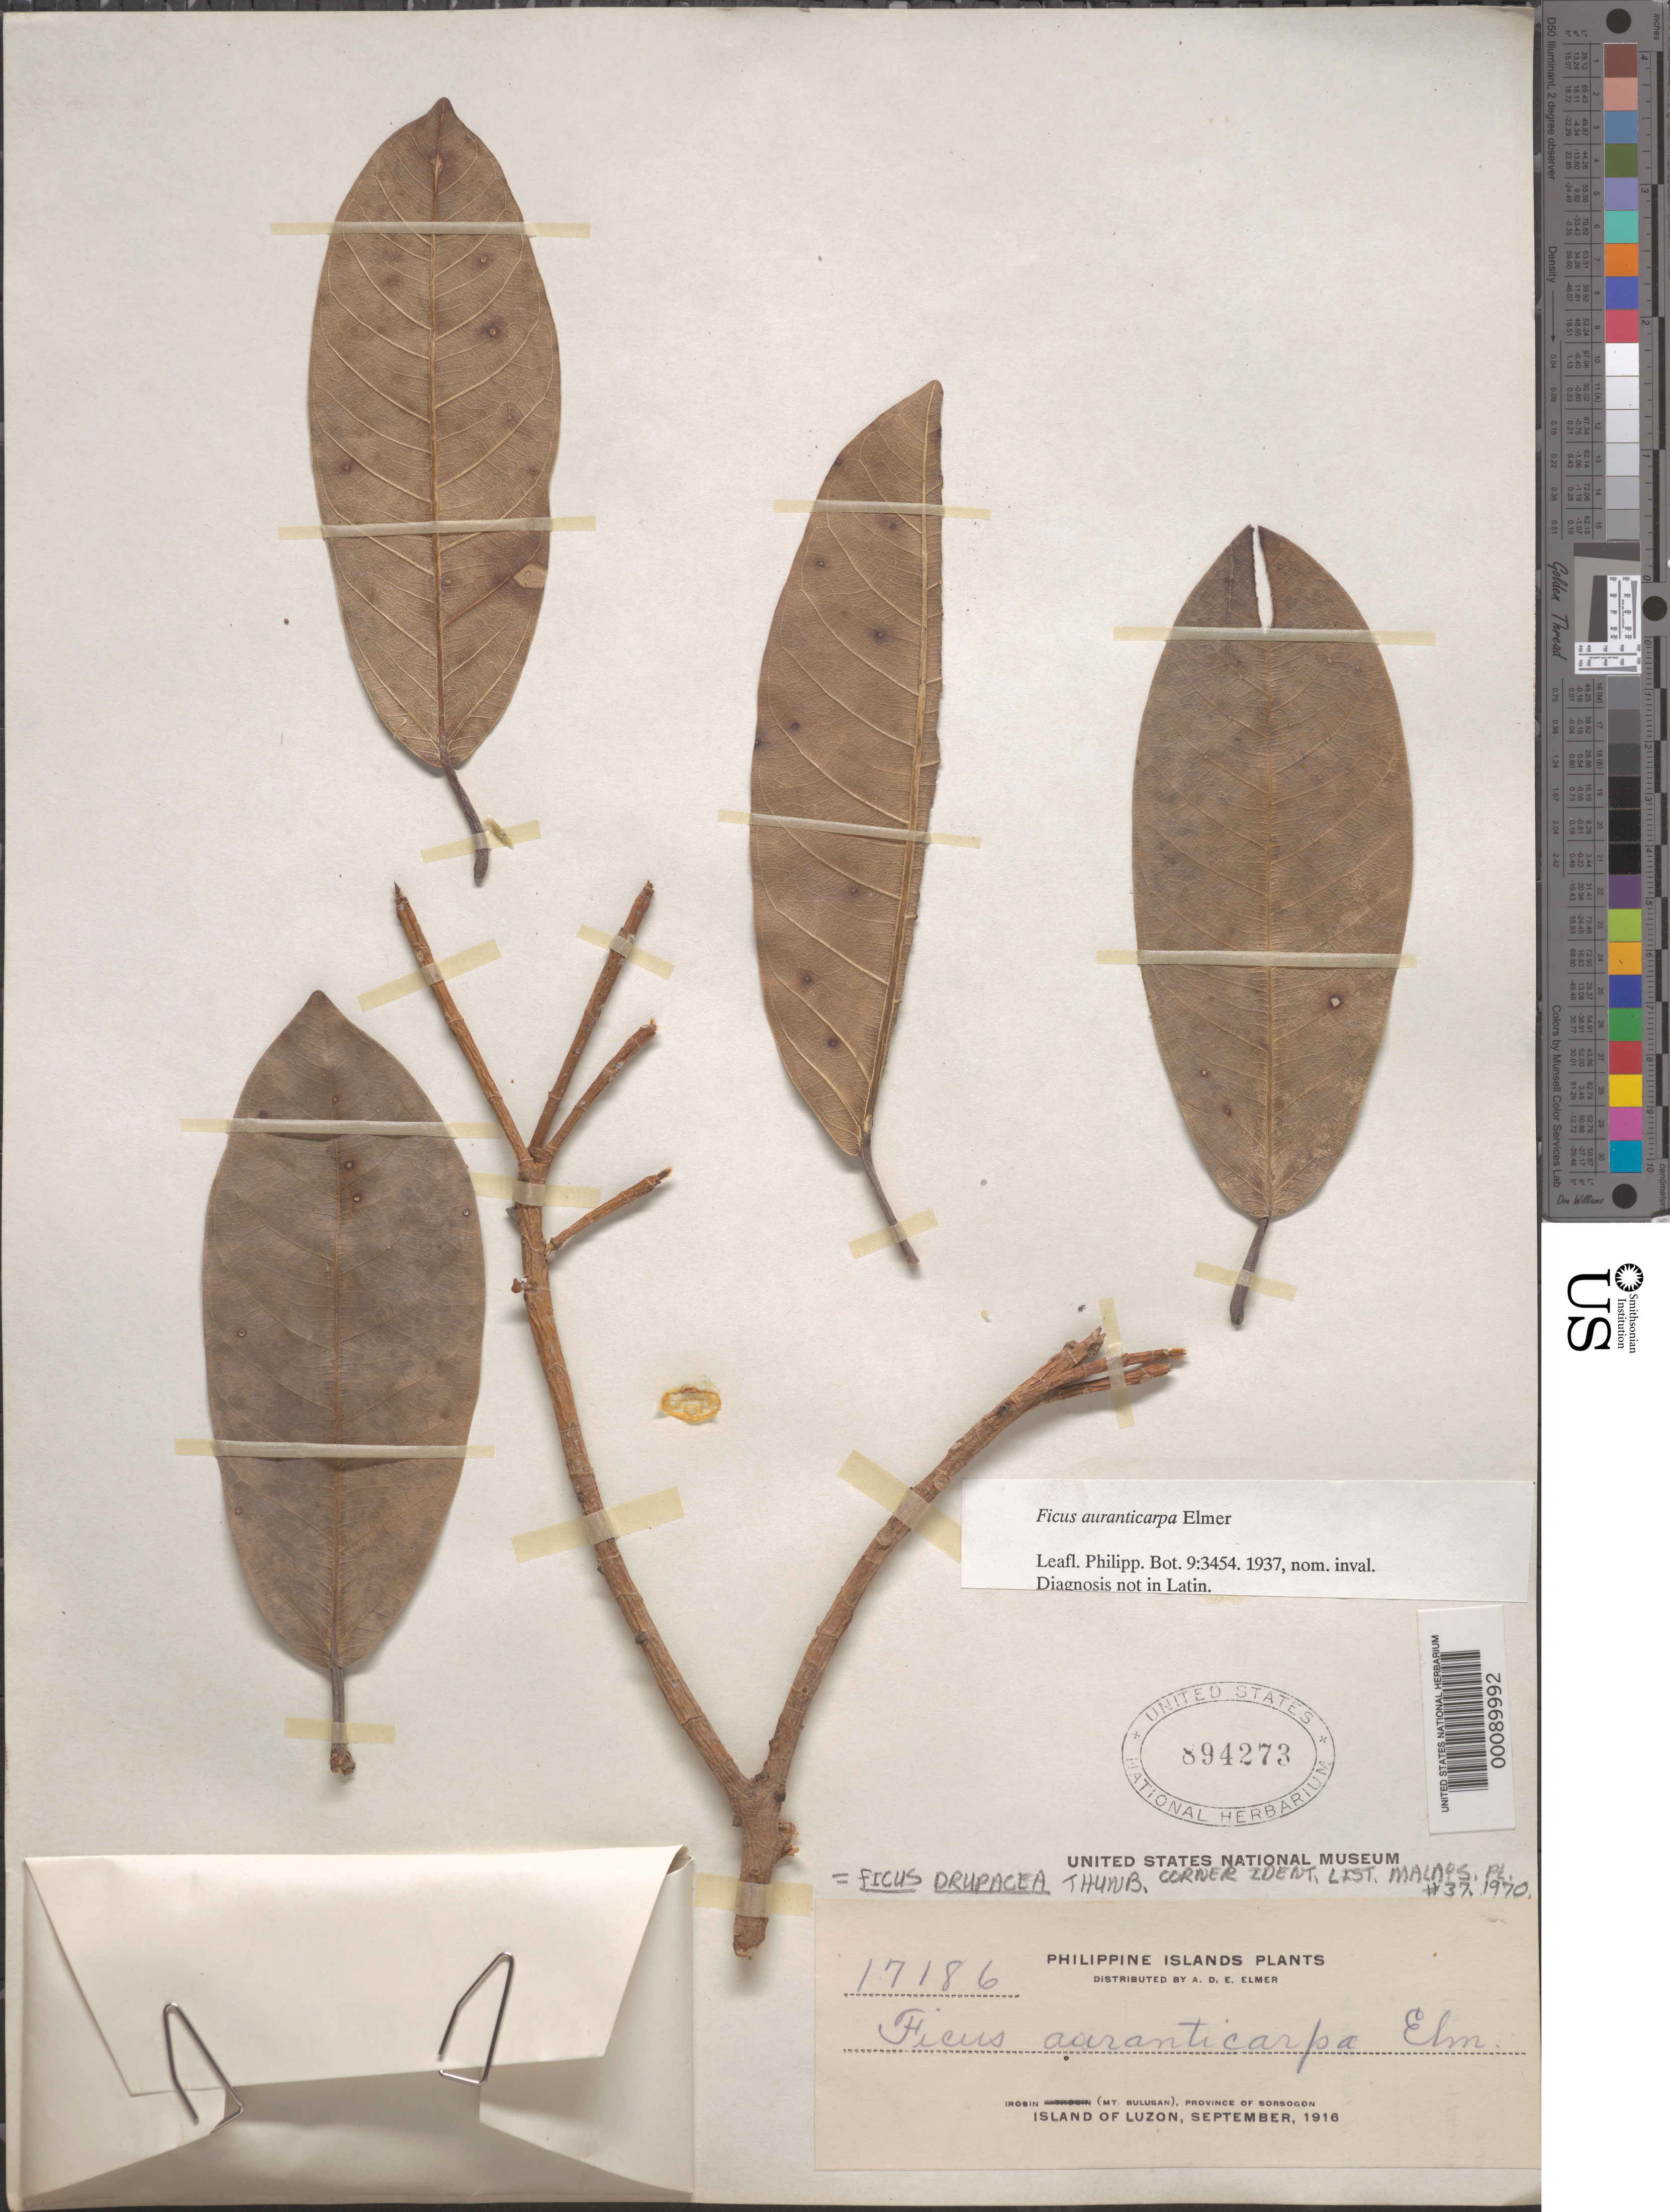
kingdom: Plantae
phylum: Tracheophyta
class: Magnoliopsida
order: Rosales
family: Moraceae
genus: Ficus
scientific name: Ficus auranticarpa Elmer, nom. inval.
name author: Elmer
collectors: A. D. E. Elmer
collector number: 17186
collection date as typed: Sep 1916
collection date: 1916-09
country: Philippines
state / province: Bicol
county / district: Sorsogon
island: Luzon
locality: Irosin, Mt. Bulusan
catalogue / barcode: US 894273